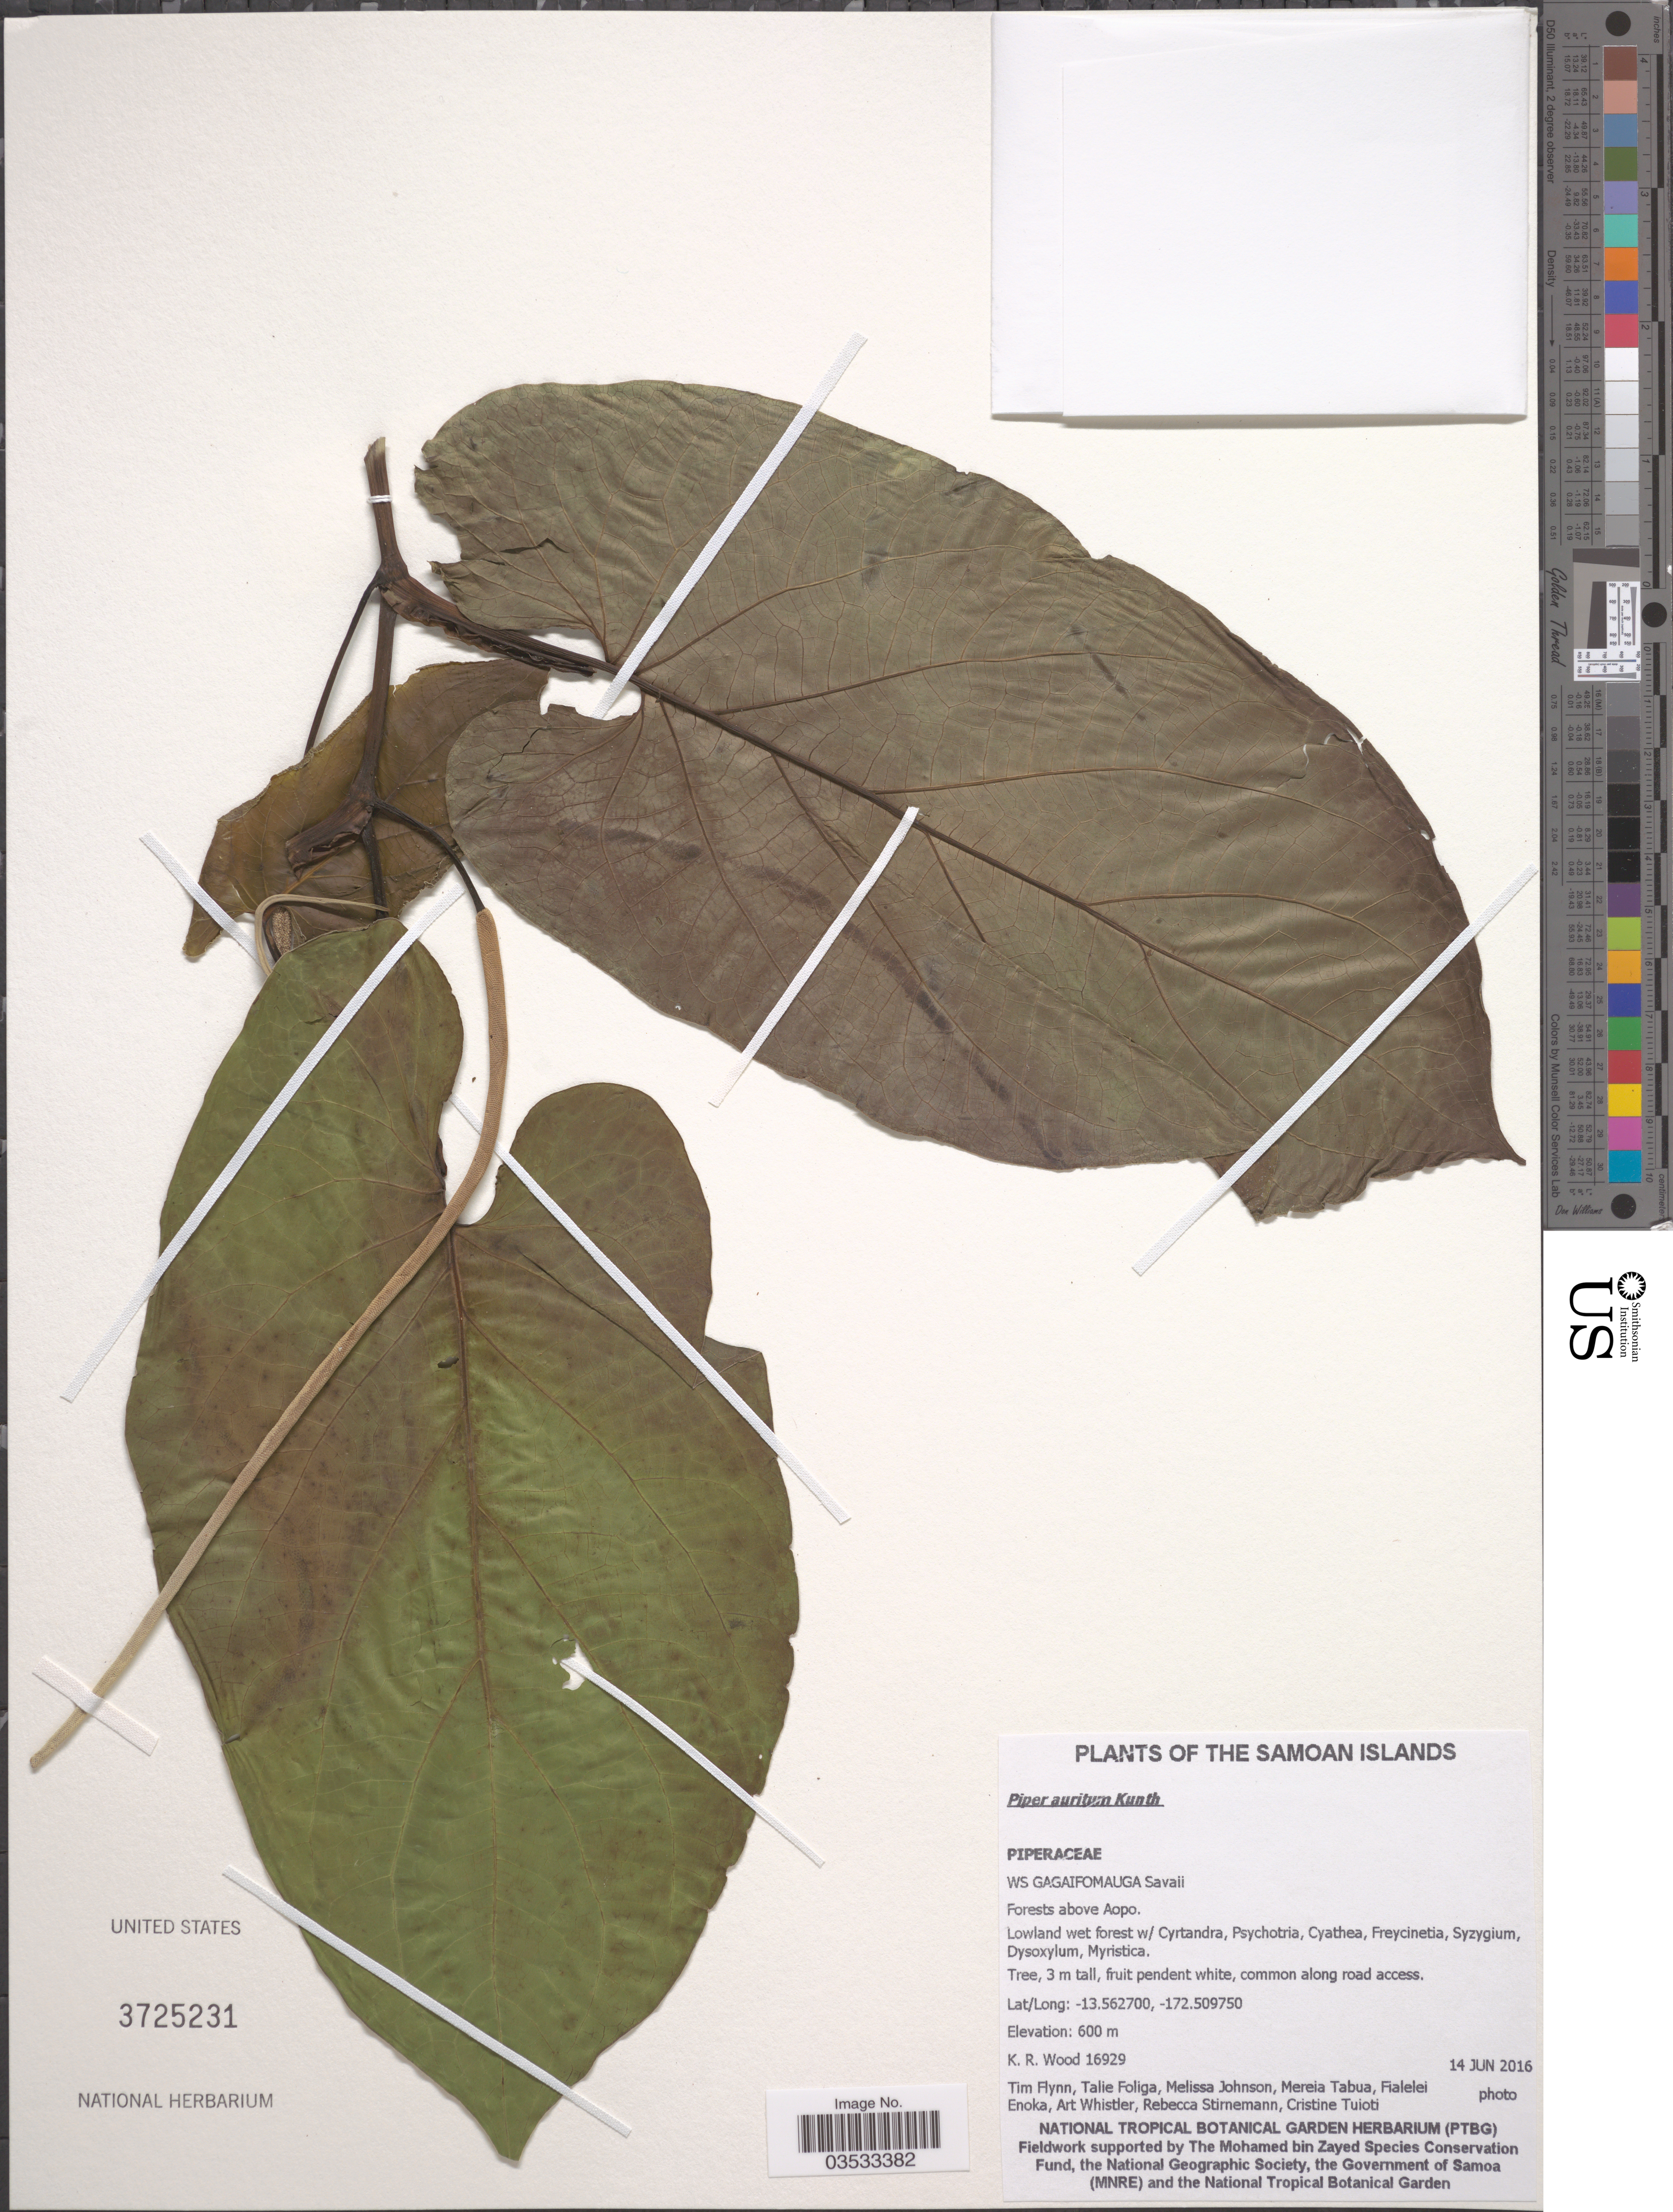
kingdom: Plantae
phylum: Tracheophyta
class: Magnoliopsida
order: Piperales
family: Piperaceae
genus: Piper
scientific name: Piper auritum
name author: Kunth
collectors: K. R. Wood, T. Flynn, T. Foliga, M. Johnson & et al.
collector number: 16929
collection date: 2016-06-14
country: Samoa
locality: Samoan Islands. Savaii. Forests above Aopo.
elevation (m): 600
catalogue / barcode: US 3725231